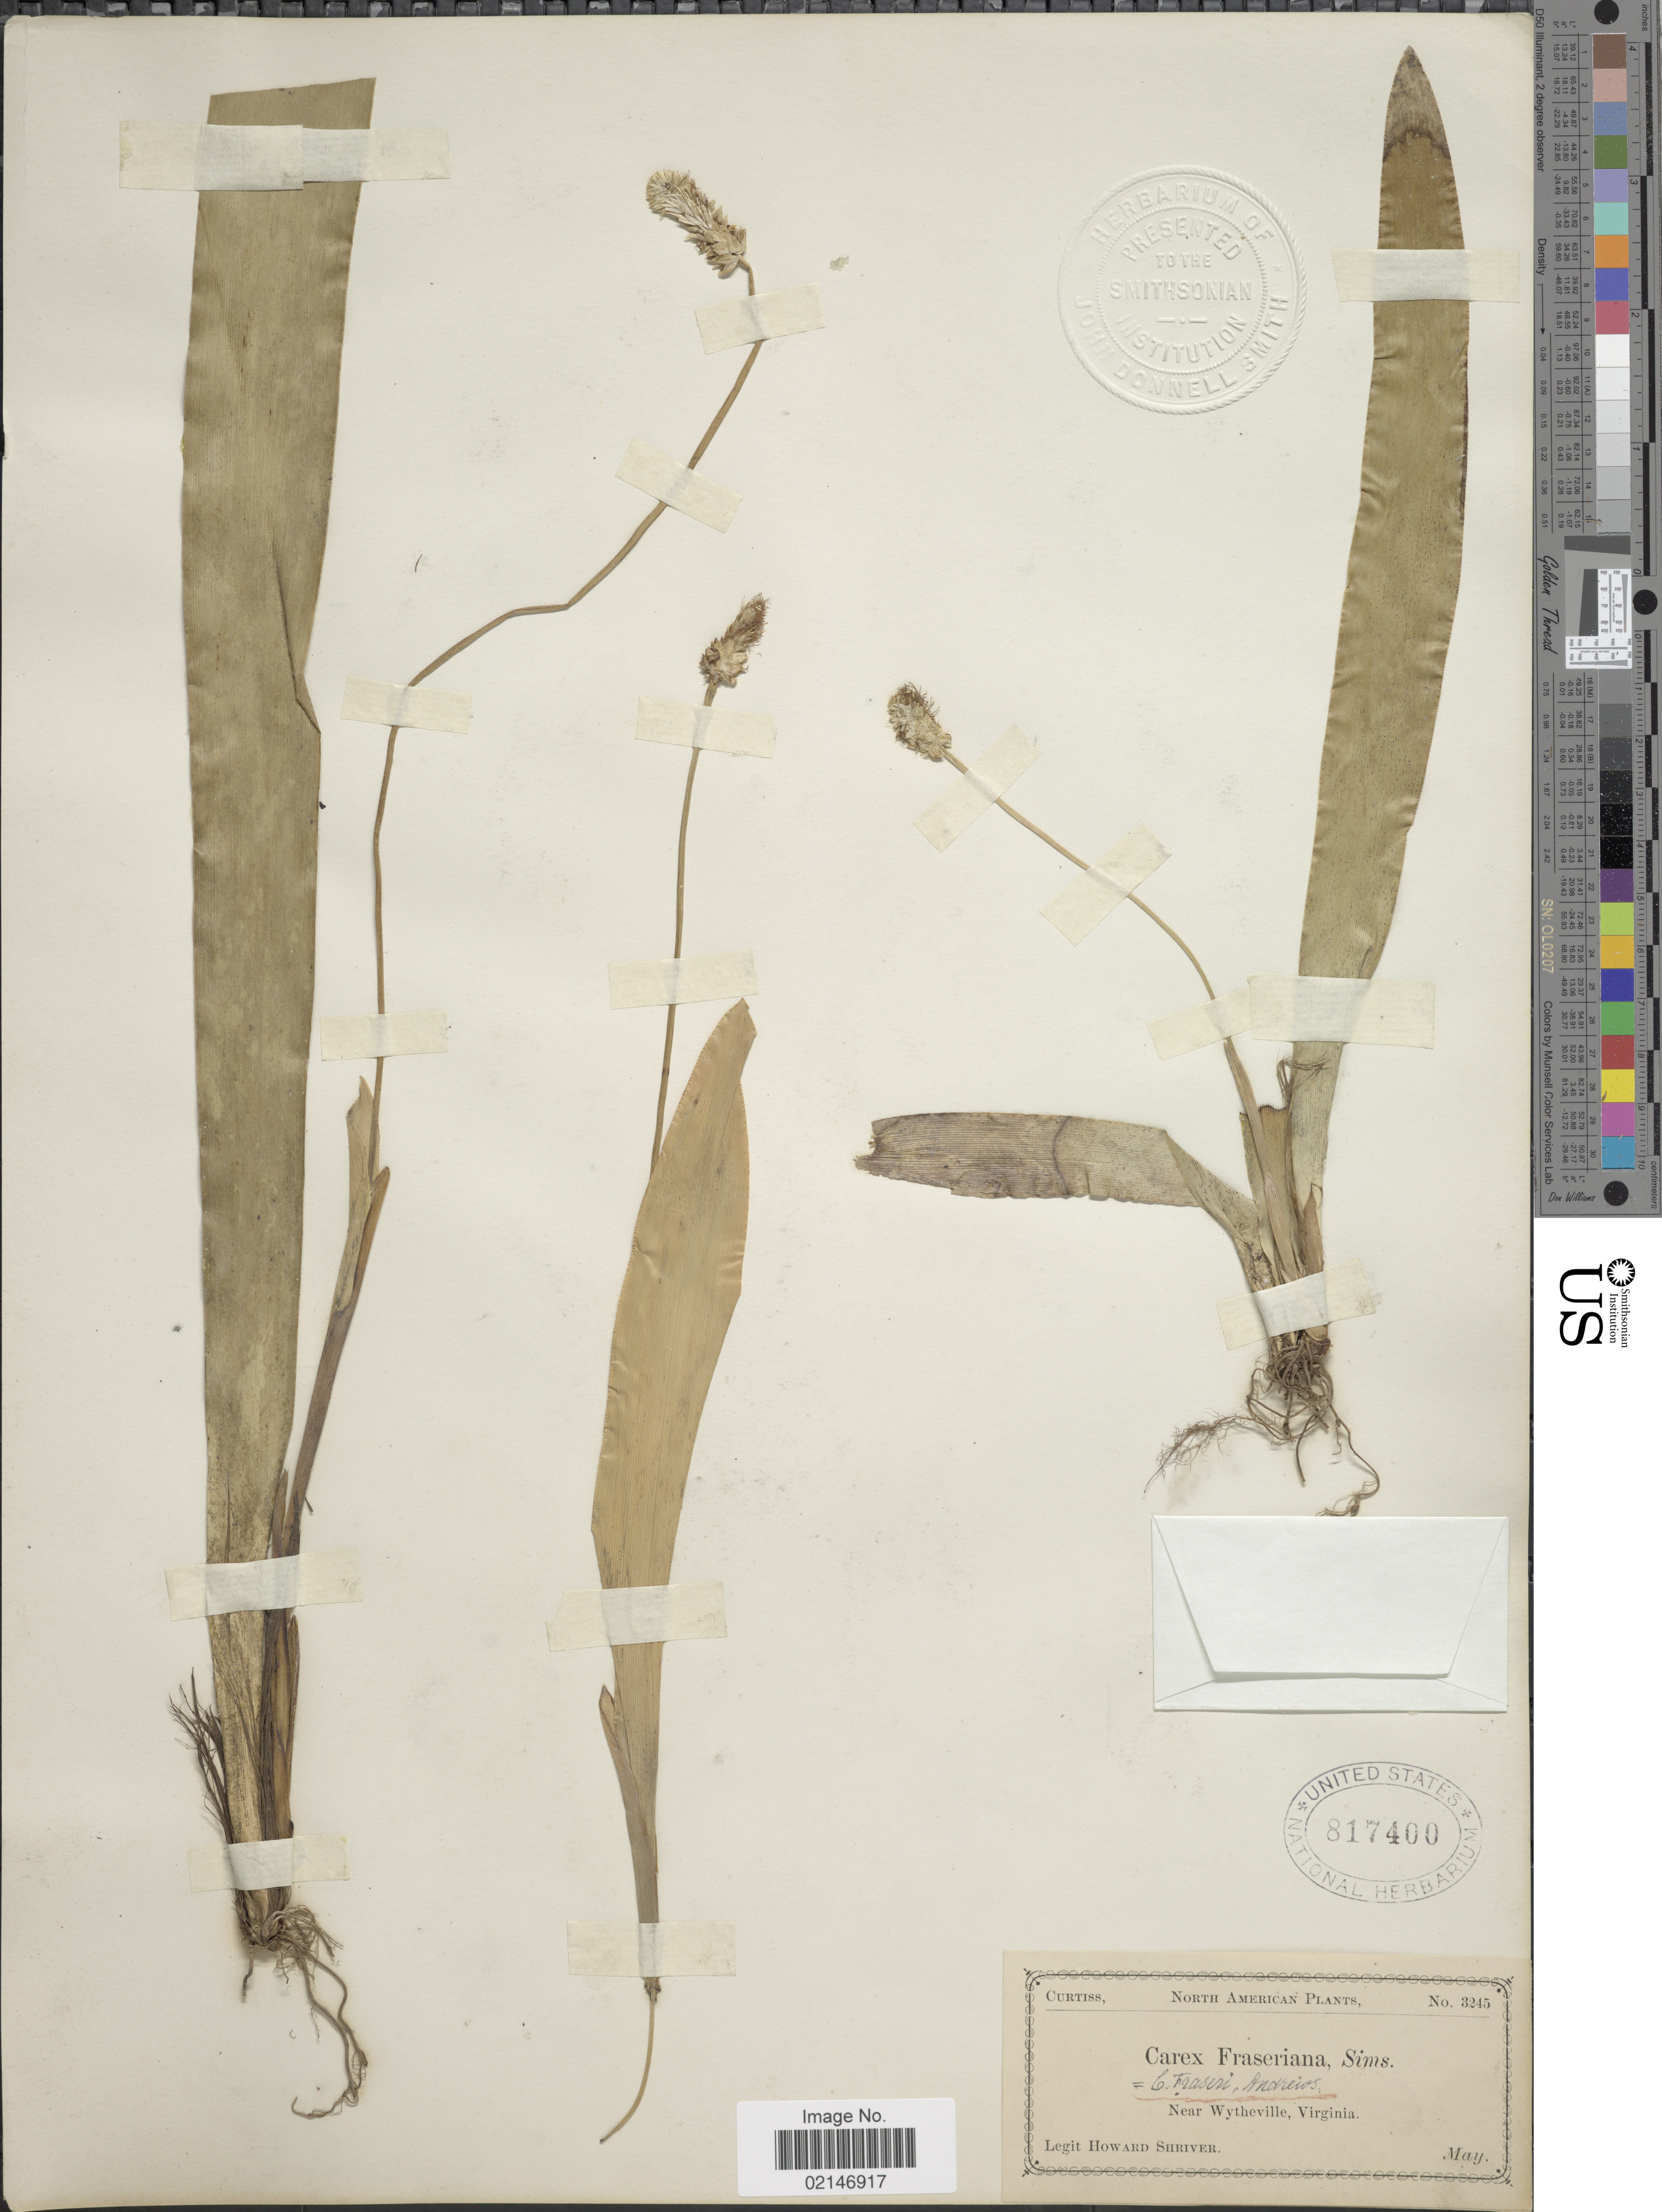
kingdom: Plantae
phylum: Tracheophyta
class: Liliopsida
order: Poales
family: Cyperaceae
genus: Carex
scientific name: Carex fraseriana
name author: Ker Gawl.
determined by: Strong, Mark T., (BOT), Smithsonian Institution - National Museum of Natural History (UNITED STATES)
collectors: H. Shriver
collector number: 3245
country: United States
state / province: Virginia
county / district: Wythe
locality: Near Wytheville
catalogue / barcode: US 817400